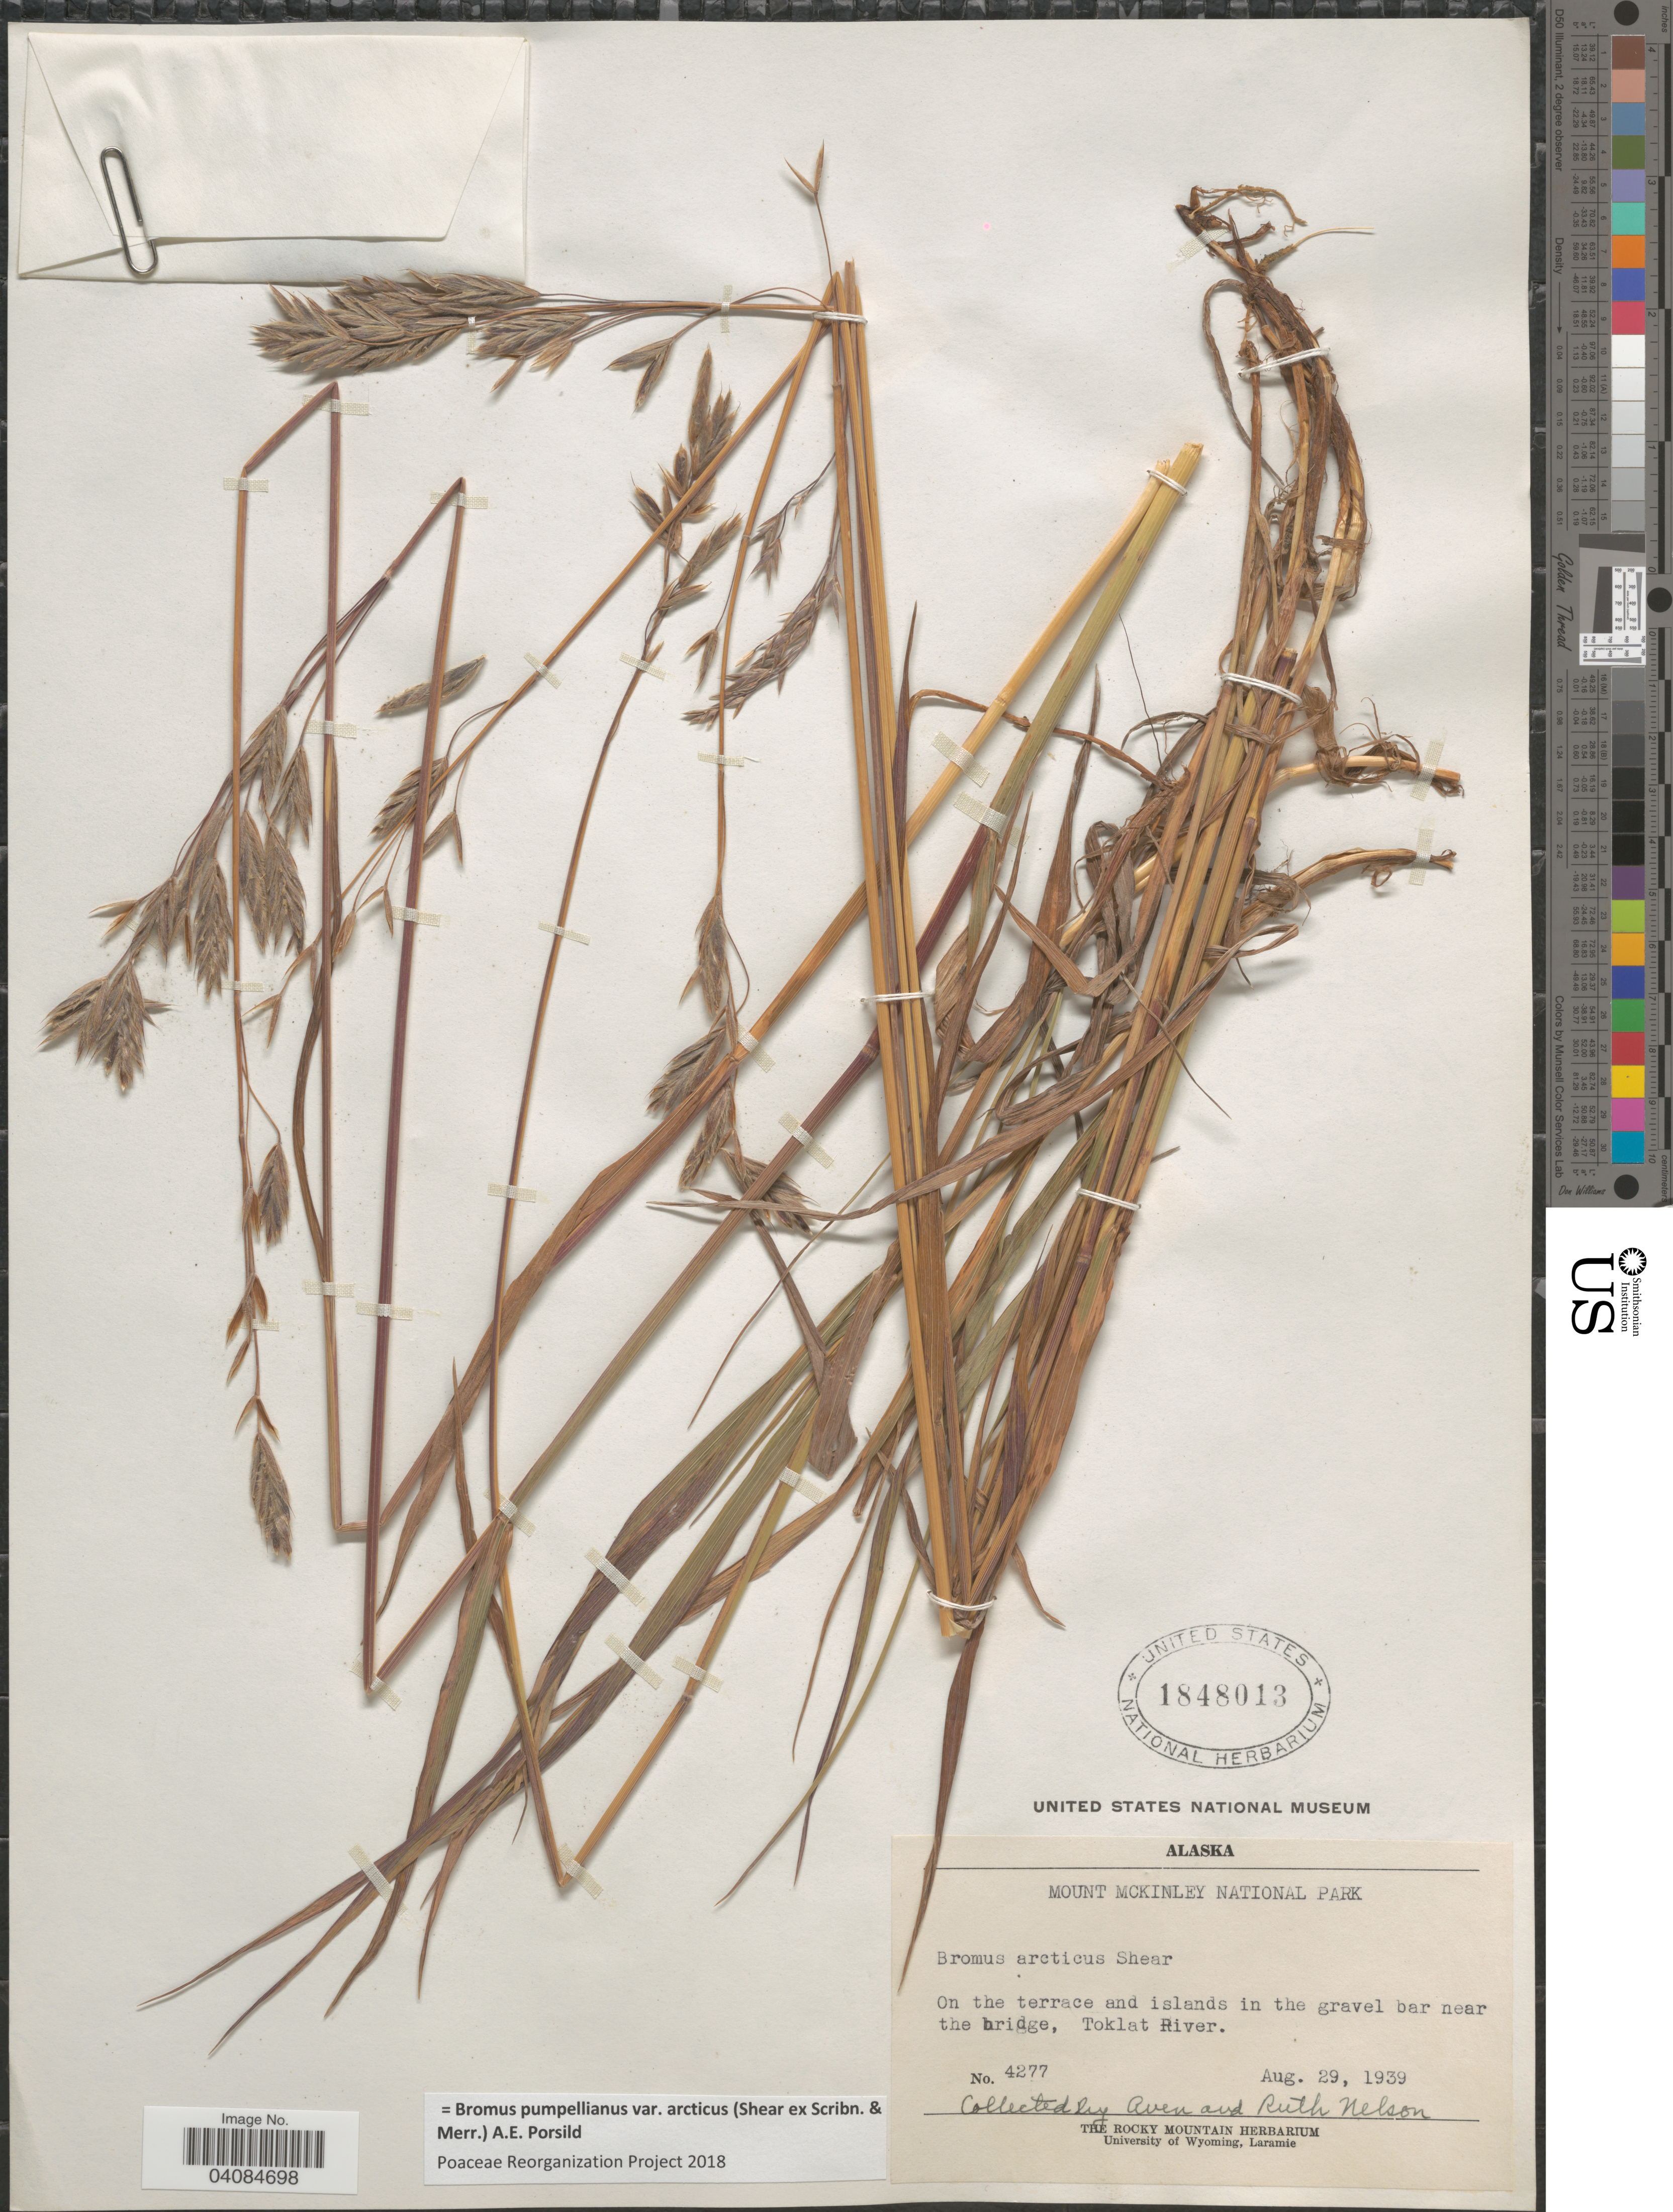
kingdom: Plantae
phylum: Tracheophyta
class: Liliopsida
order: Poales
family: Poaceae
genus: Bromus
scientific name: Bromus pumpellianus var. arcticus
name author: (Shear ex Scribn. & Merr.) A.E. Porsild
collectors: A. Nelson & R. A. Nelson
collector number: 4277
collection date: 1939-08-29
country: United States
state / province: Alaska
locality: Mount McKinley National Park. On the terrace and islands in the gravel bar near the bridge, Toklat River.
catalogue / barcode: US 1848013